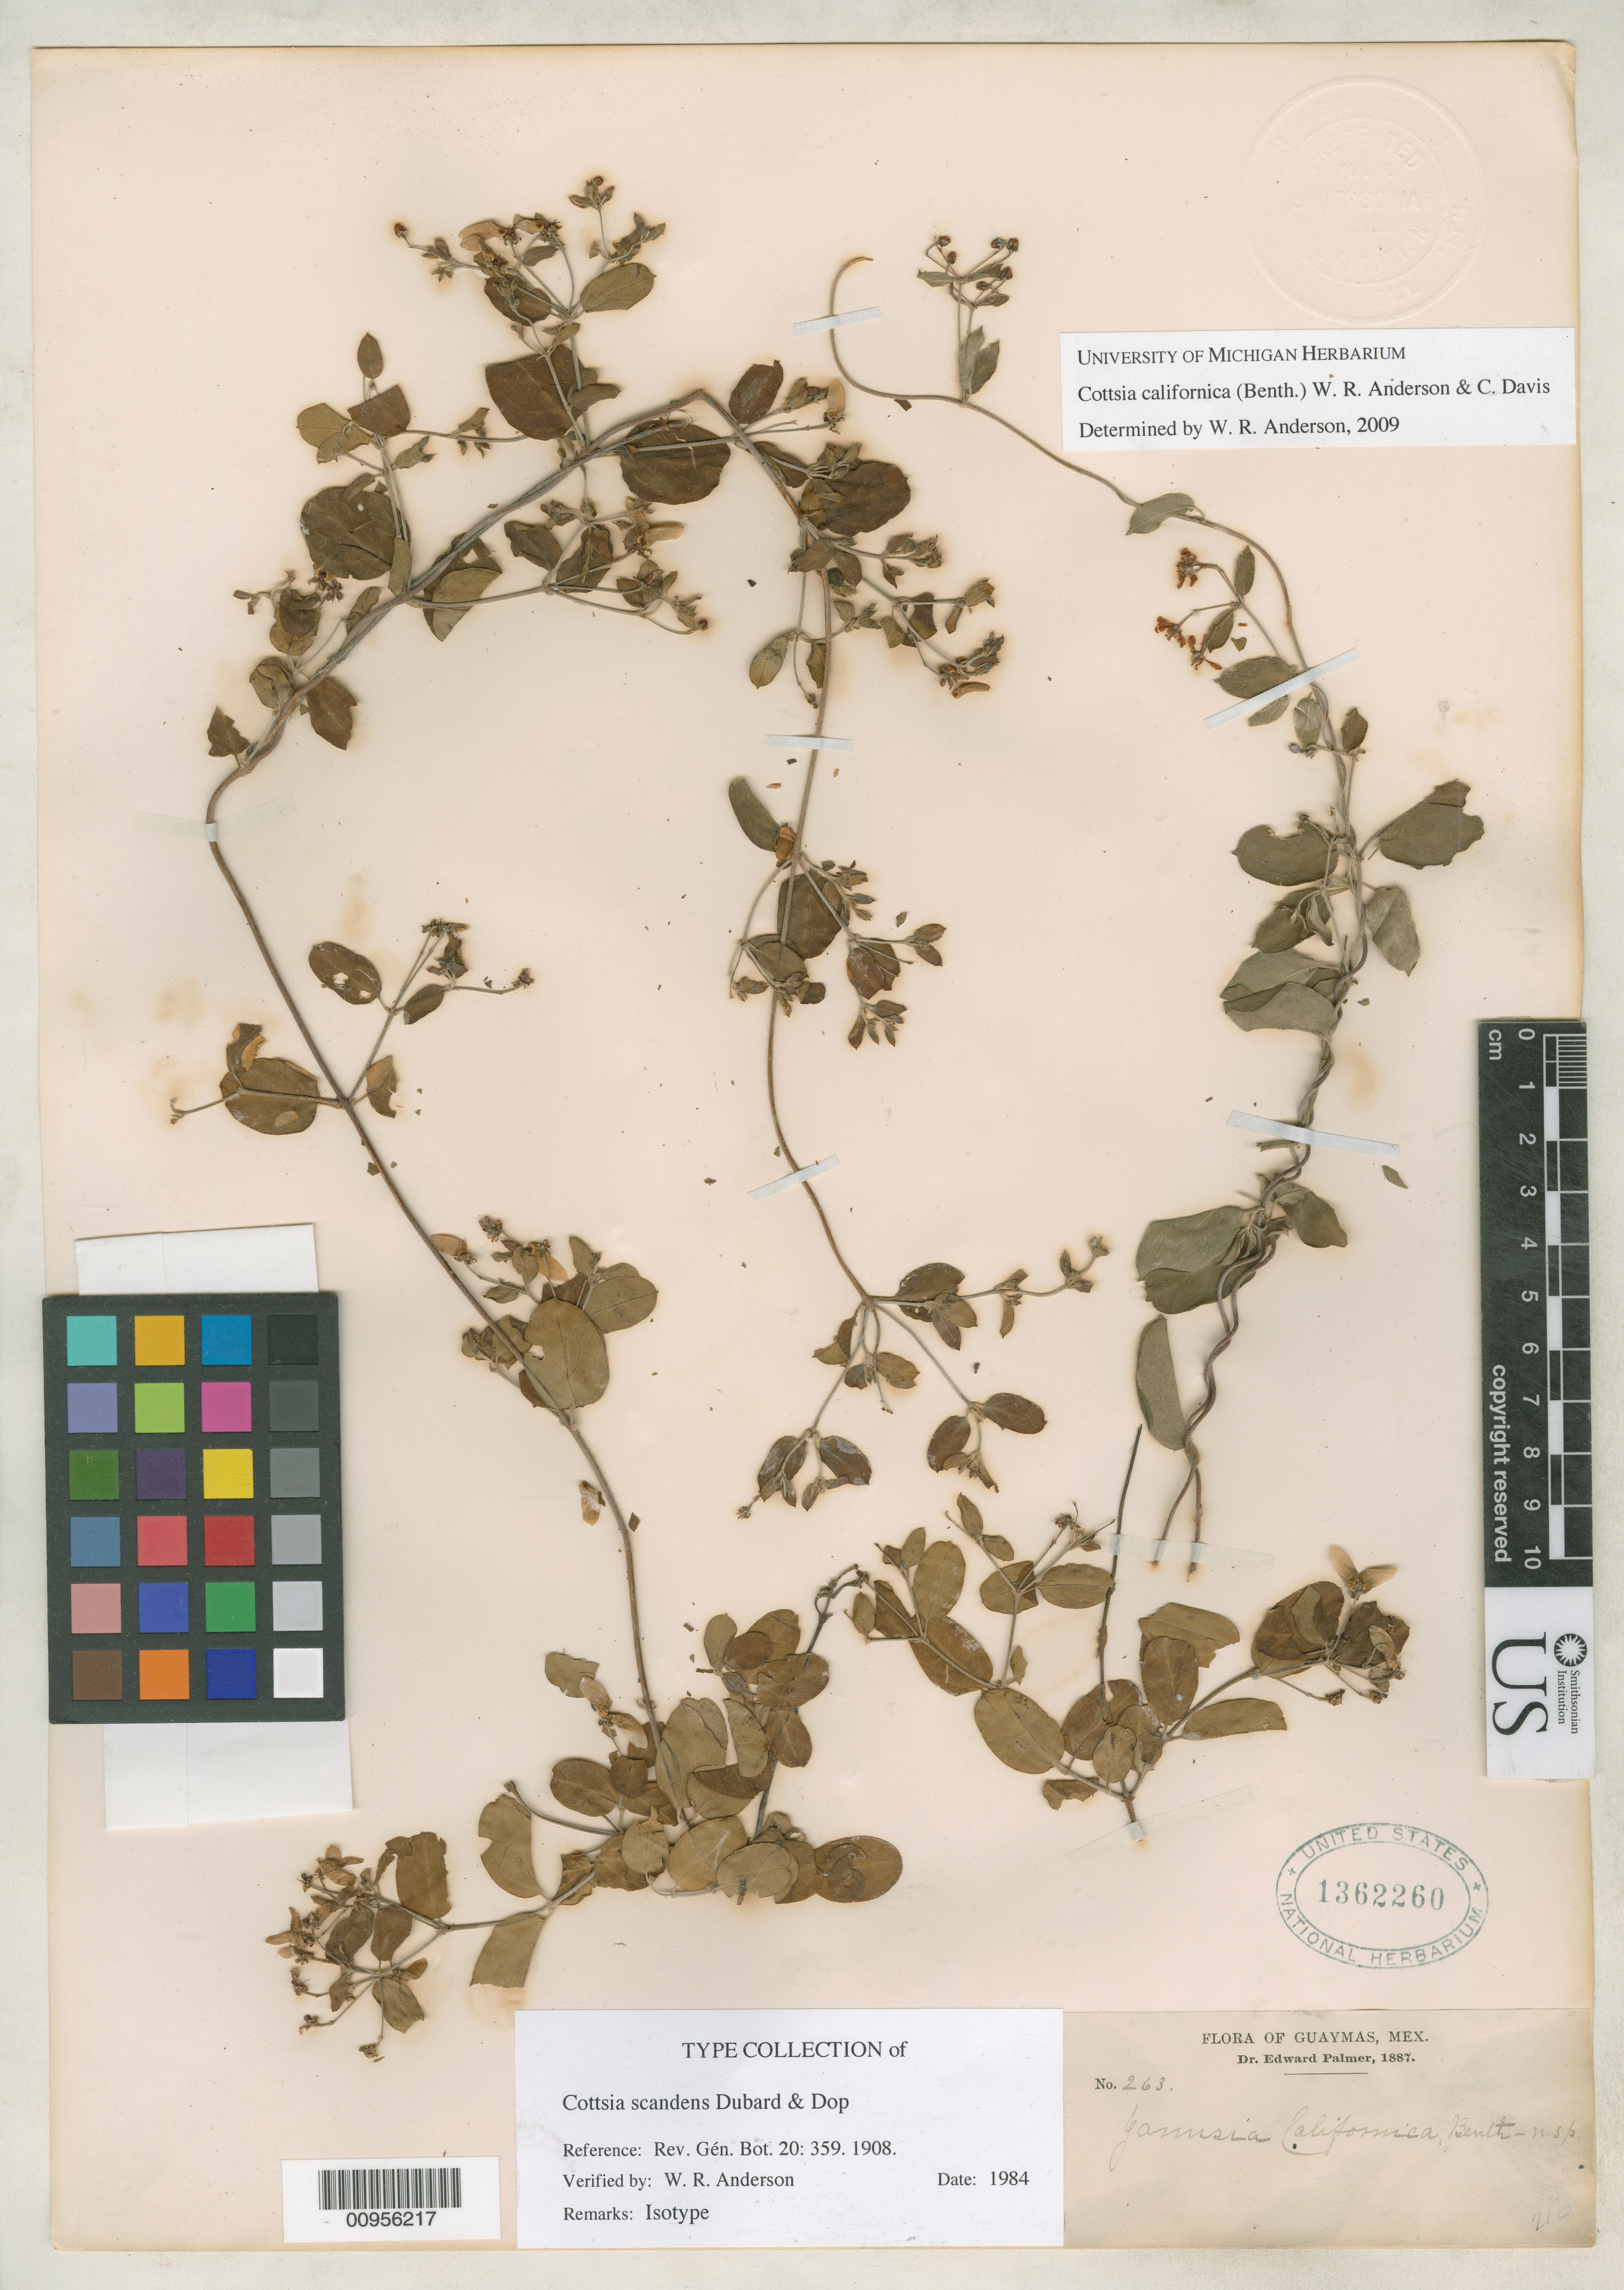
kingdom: Plantae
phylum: Tracheophyta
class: Magnoliopsida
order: Malpighiales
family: Malpighiaceae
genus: Cottsia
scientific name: Cottsia scandens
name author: Dubard & Dop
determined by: Anderson, W. R., (MICH), University of Michigan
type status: Isotype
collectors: E. Palmer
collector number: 263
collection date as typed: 1887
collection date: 1887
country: Mexico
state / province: Sonora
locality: Guaymas.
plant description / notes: Type erroneously cited in protologue as Scott Elliot 263 from Madagascar, apparently a mislabeled duplicate of Palmer 263; see Anderson & Davis 2009 (Contr. Univ. Mich. Herb. 25: 158, 161).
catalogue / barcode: US 1362260